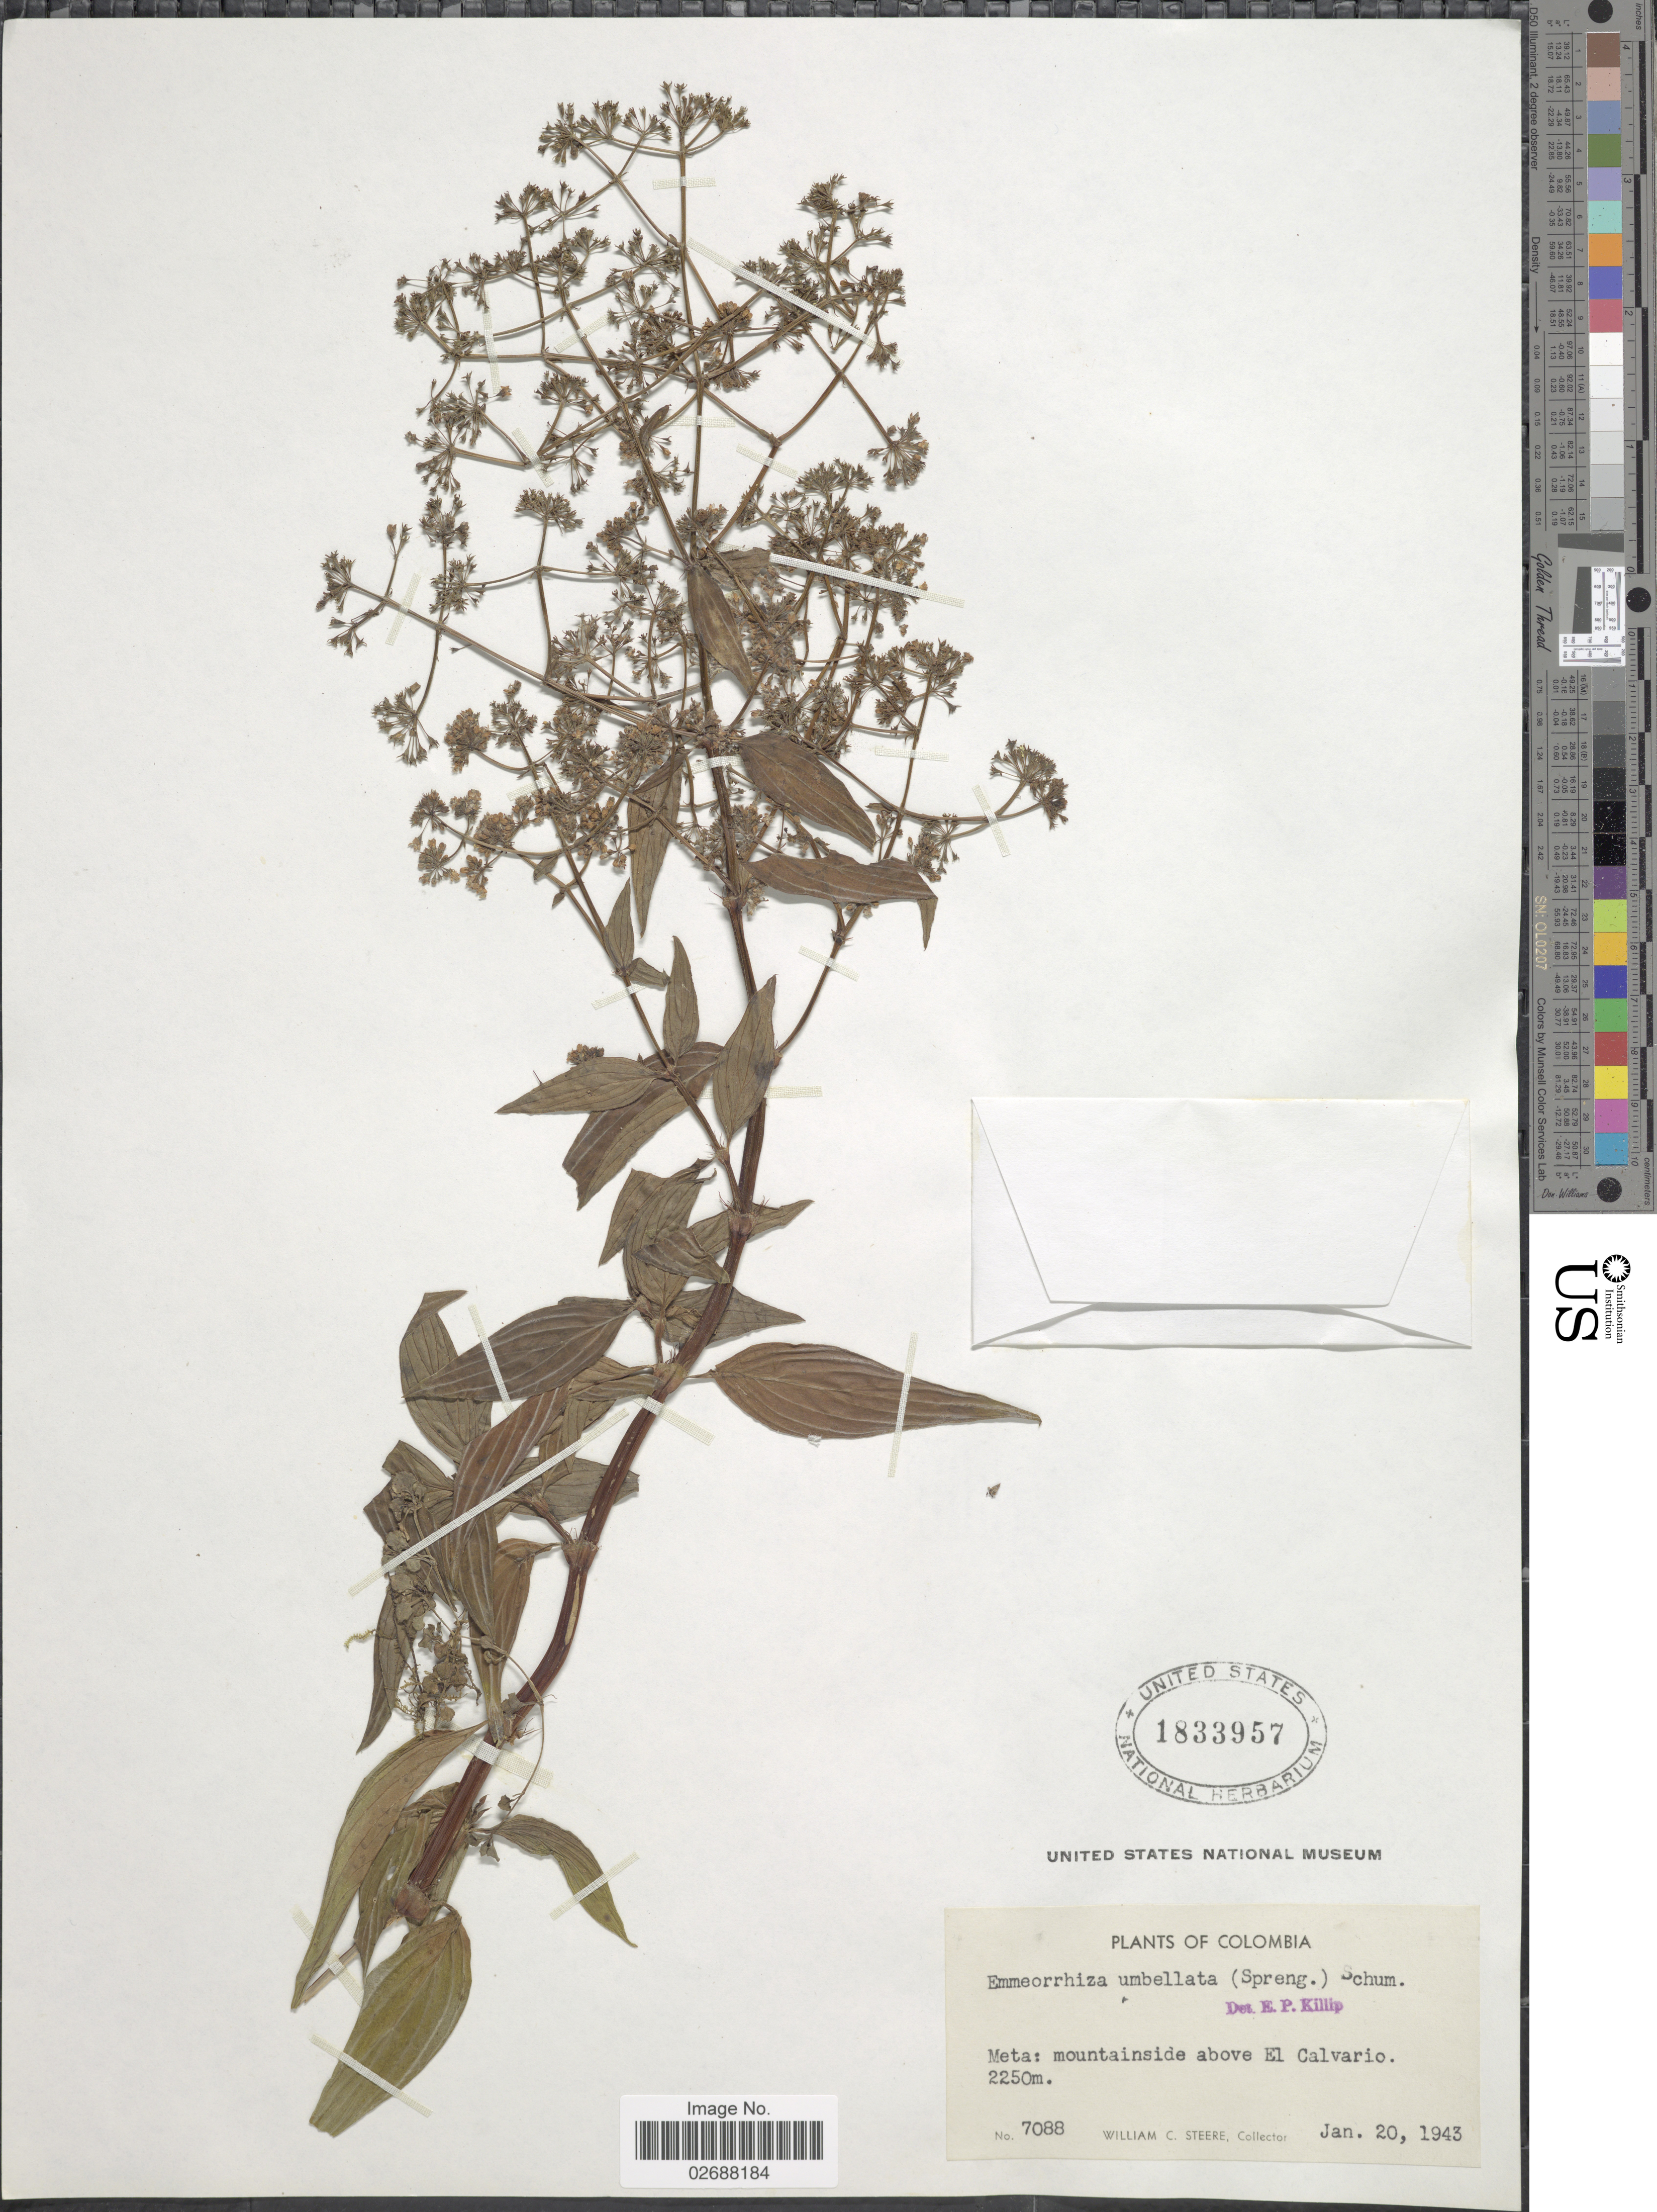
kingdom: Plantae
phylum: Tracheophyta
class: Magnoliopsida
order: Gentianales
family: Rubiaceae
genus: Emmeorhiza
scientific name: Emmeorhiza umbellata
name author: (Spreng.) K. Schum.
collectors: W. C. Steere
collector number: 7088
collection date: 1943-01-20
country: Colombia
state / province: Meta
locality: Mountainside above El Calverio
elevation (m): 2250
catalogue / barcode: US 1833957